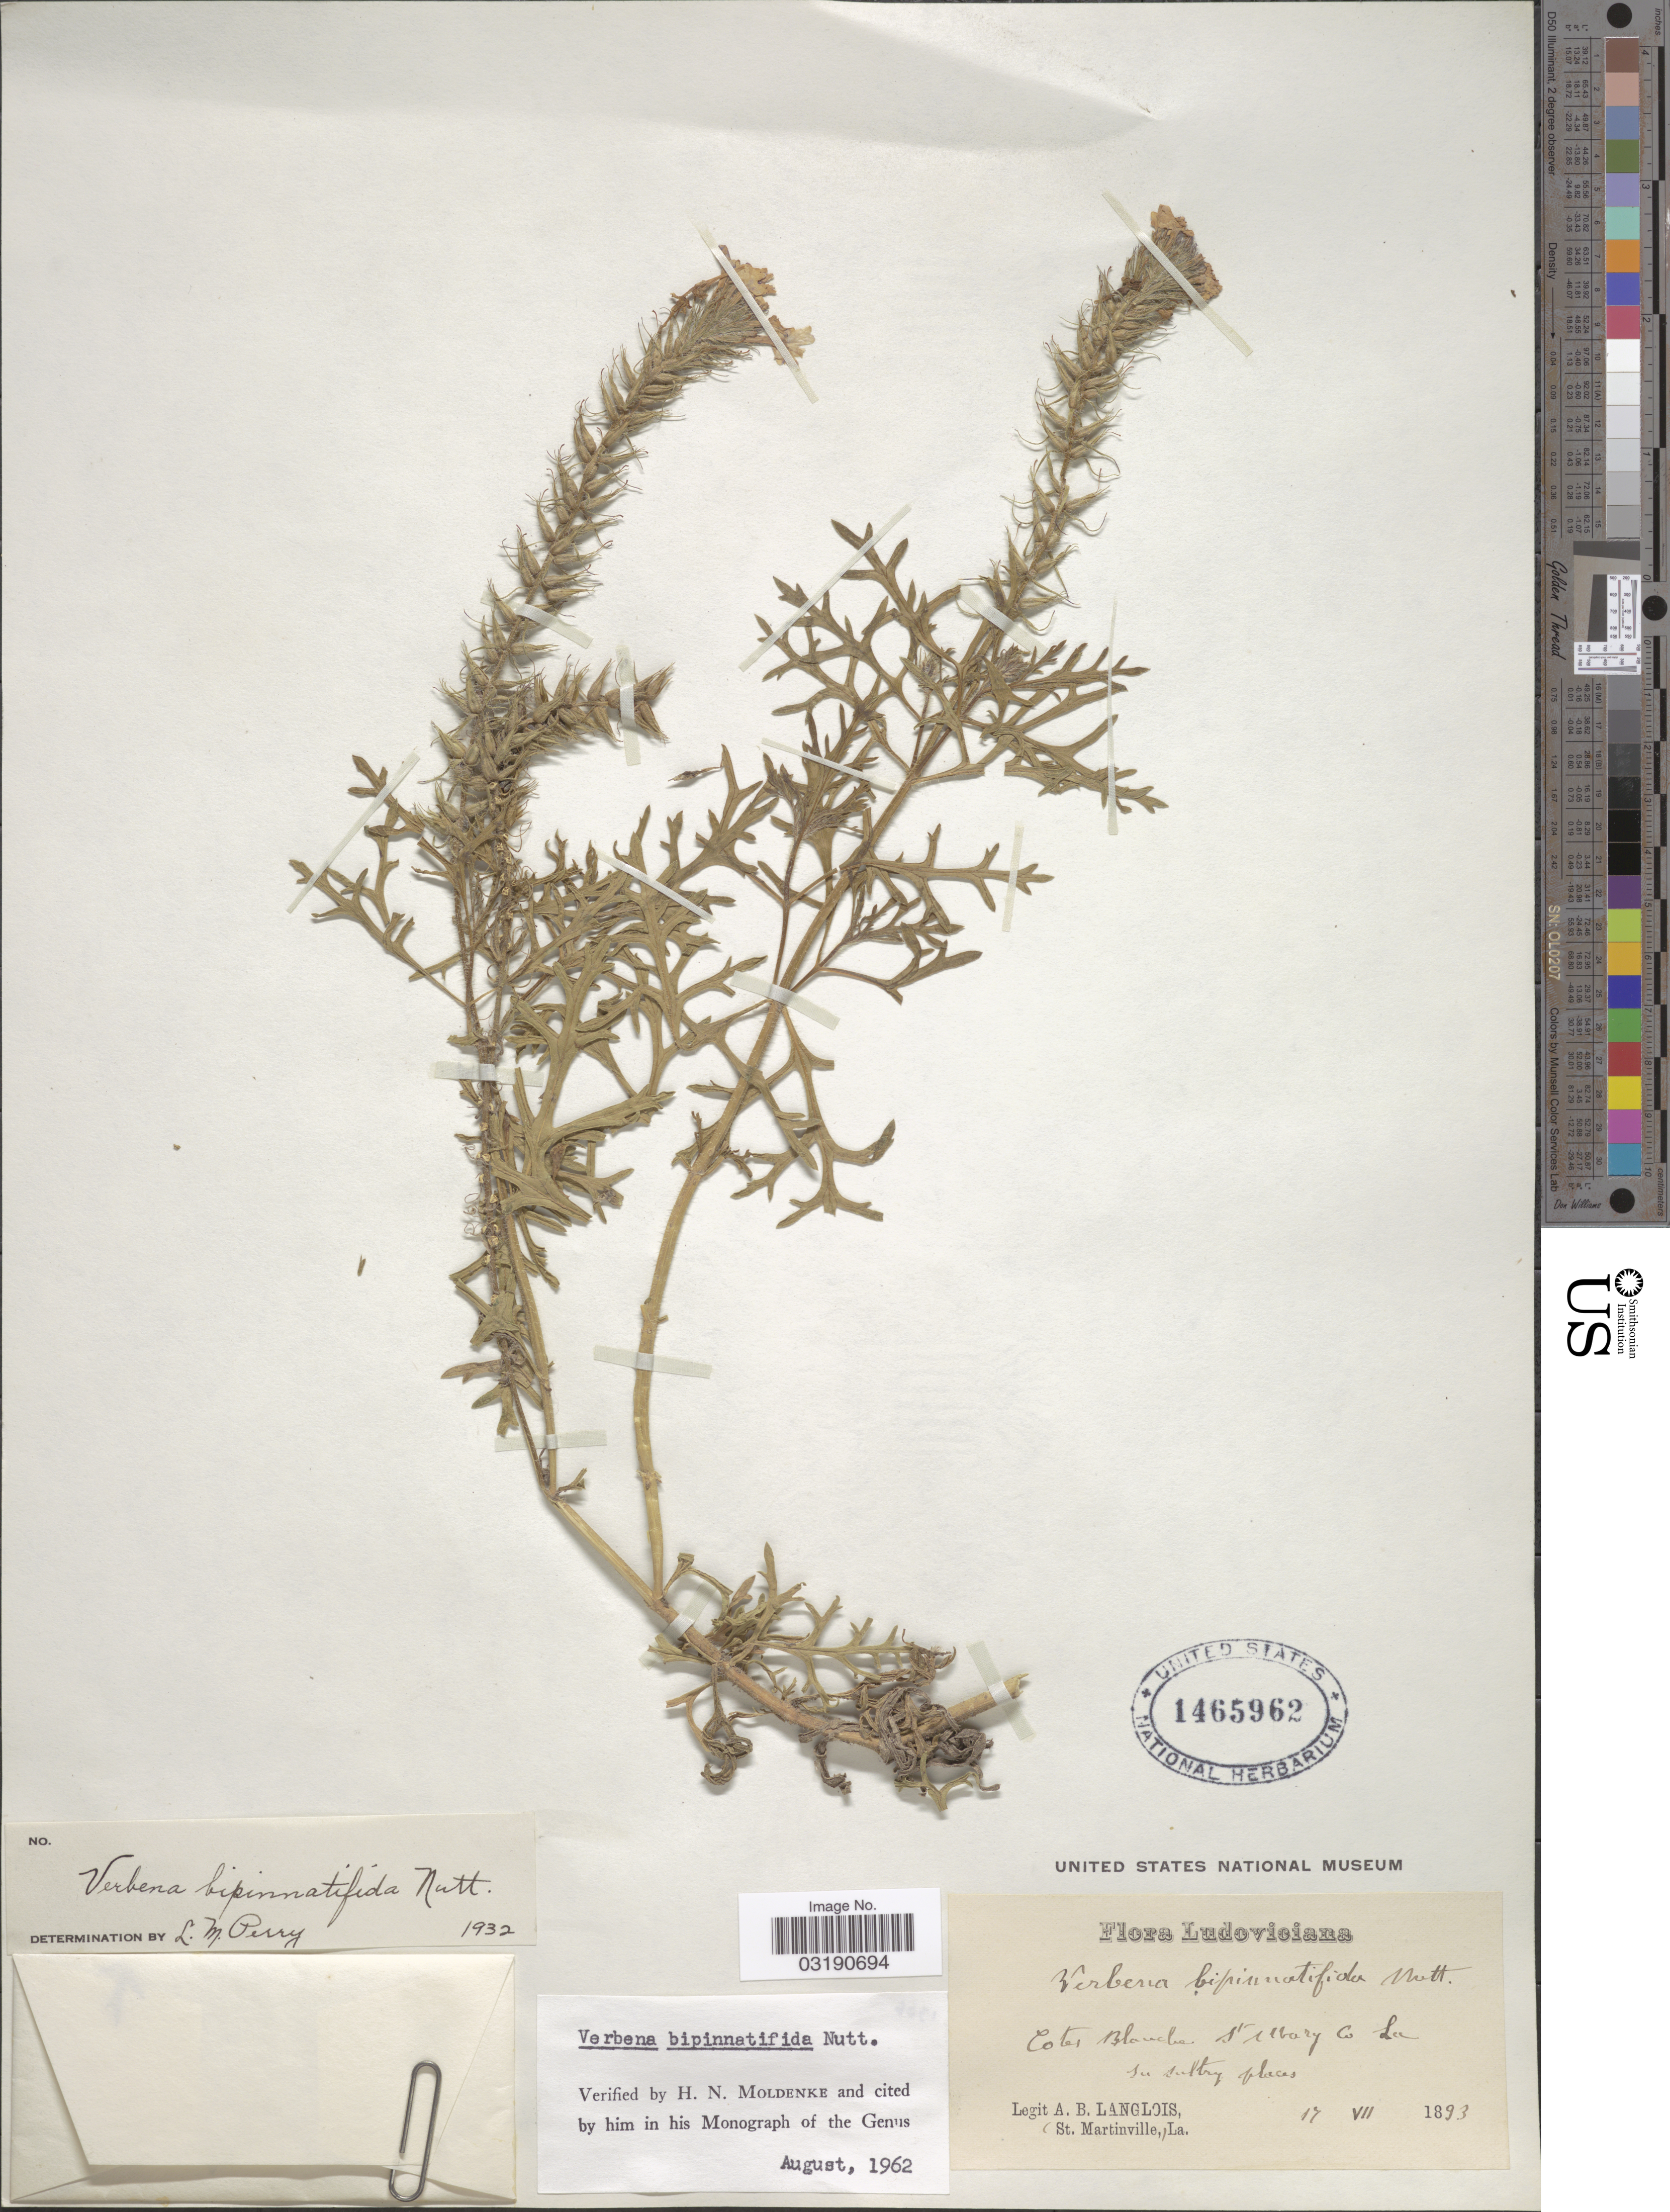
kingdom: Plantae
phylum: Tracheophyta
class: Magnoliopsida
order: Lamiales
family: Verbenaceae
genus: Verbena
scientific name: Verbena bipinnatifida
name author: (Schauer) Nutt.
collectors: A. Langlois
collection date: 1893-07-17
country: United States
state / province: Louisiana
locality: Cotes Blanche St. Mary Co. La.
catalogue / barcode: US 1465962